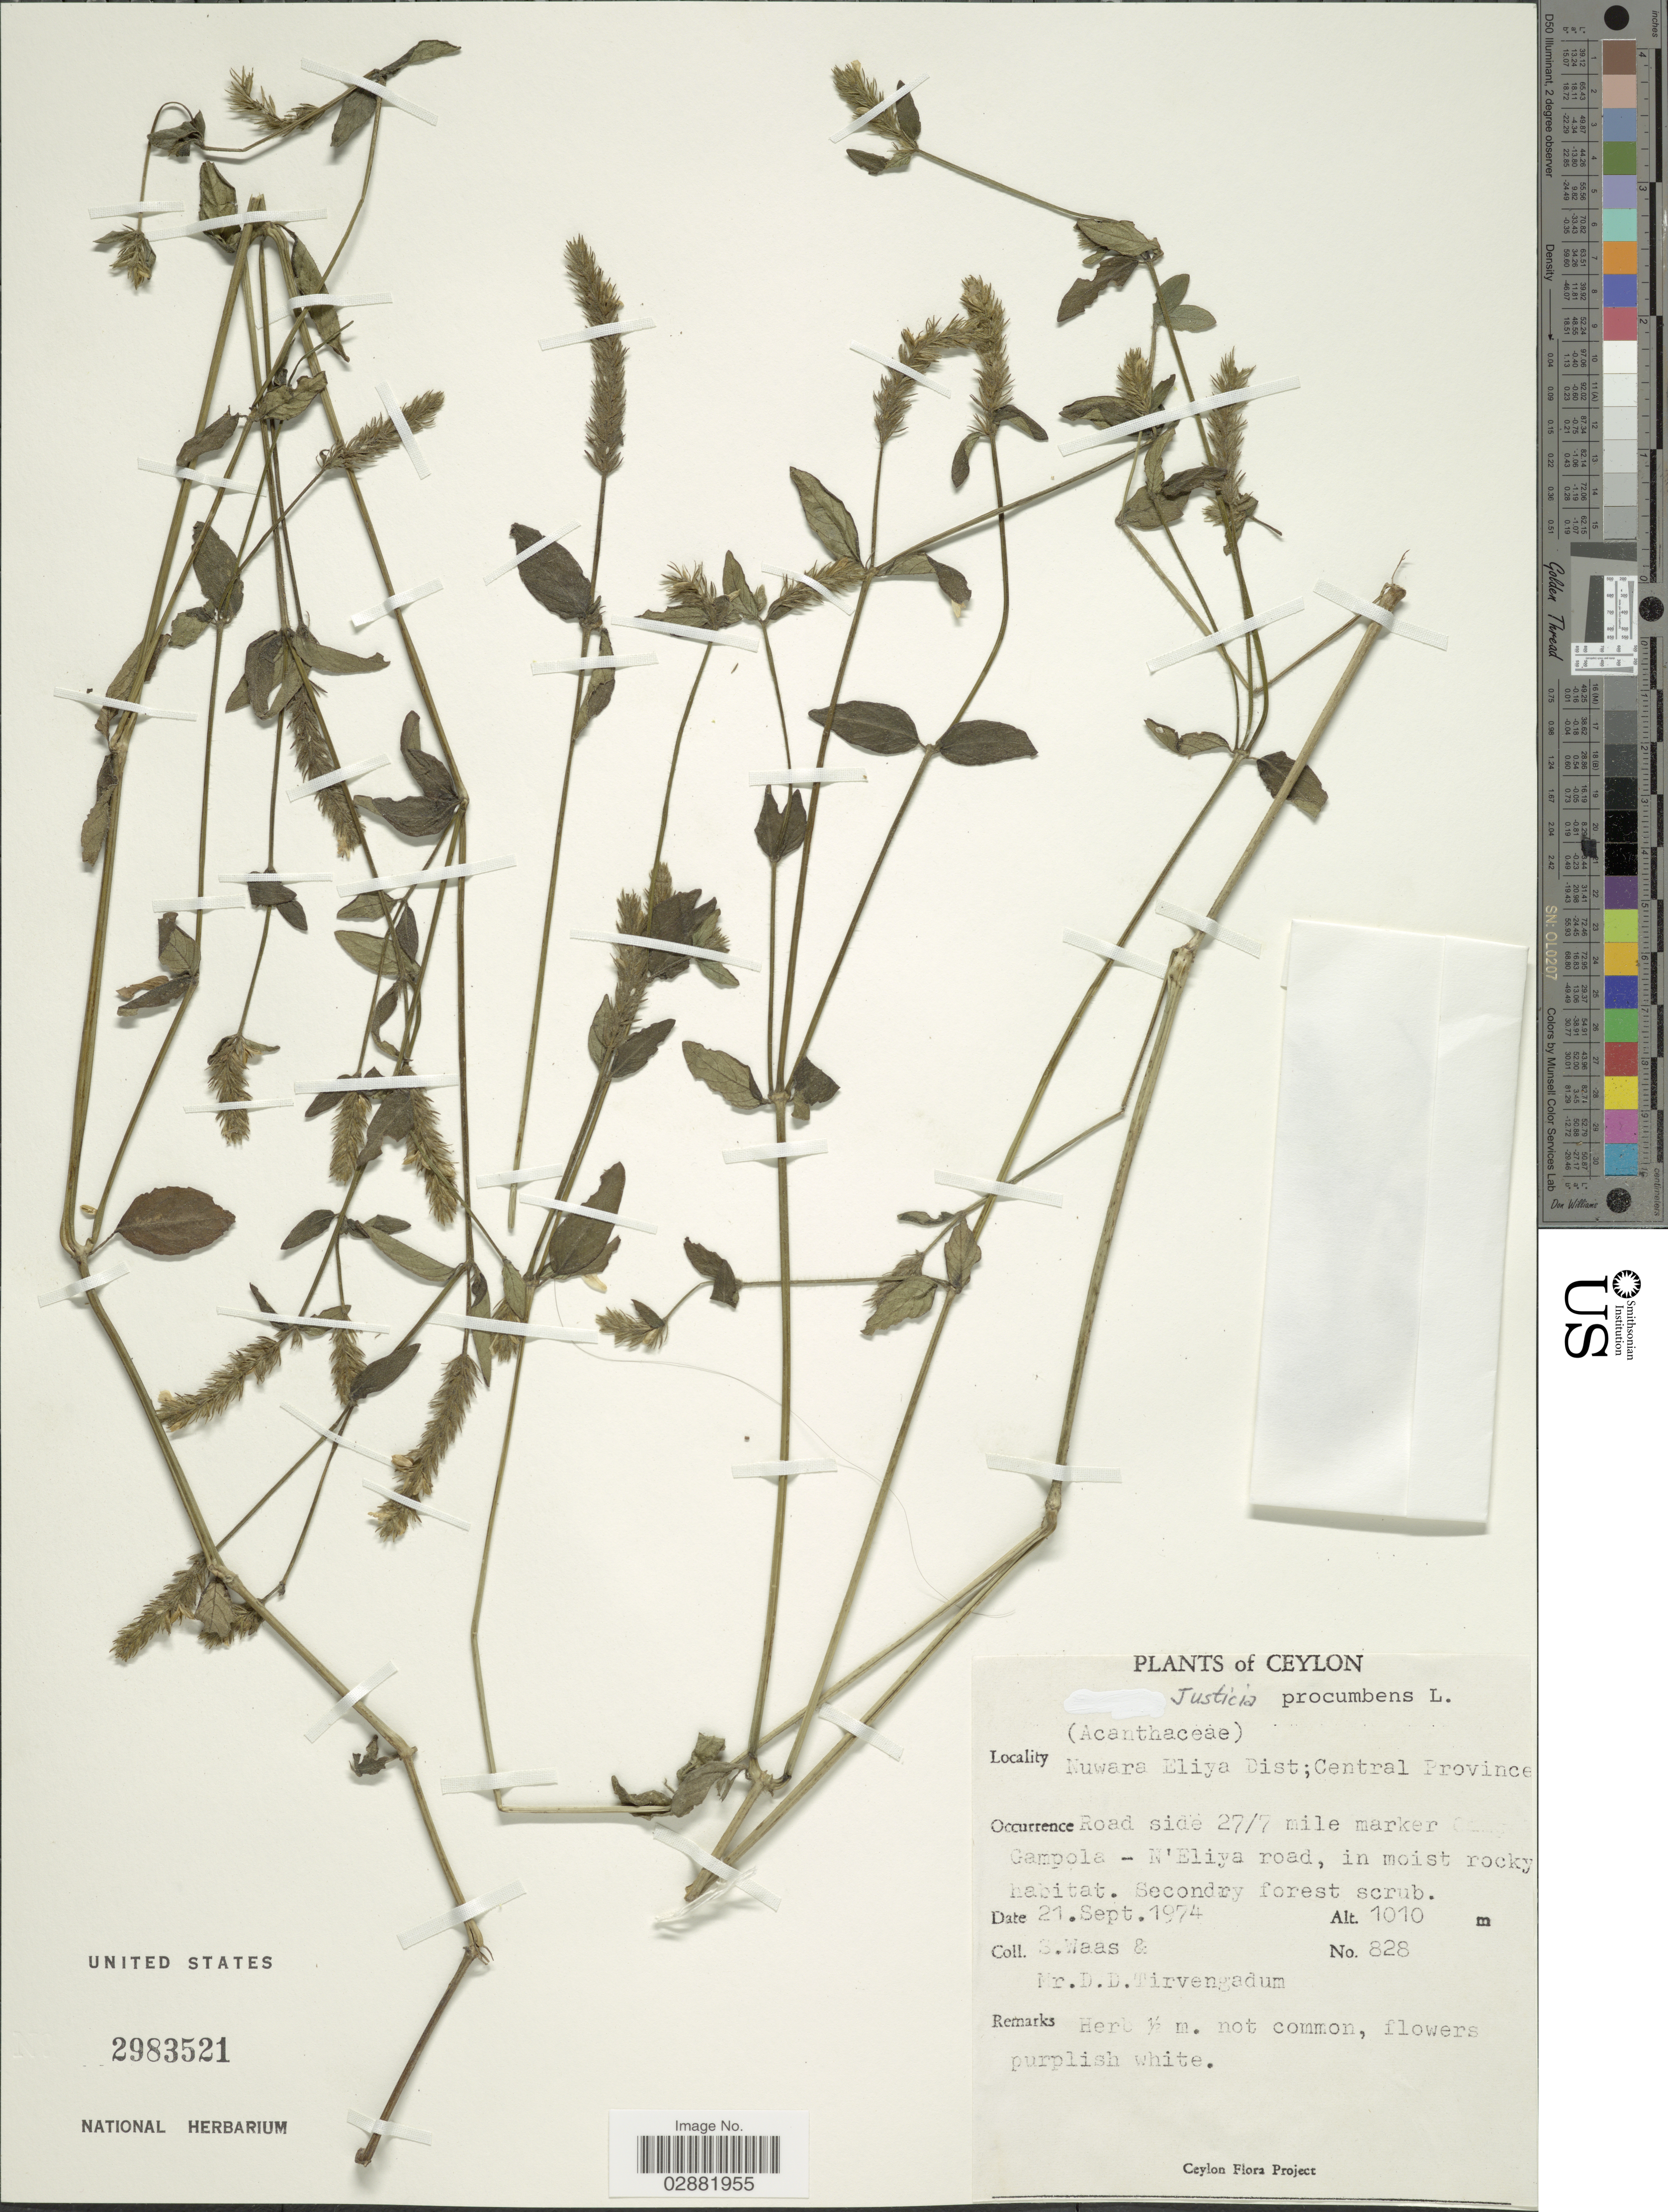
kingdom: Plantae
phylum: Tracheophyta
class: Magnoliopsida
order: Lamiales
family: Acanthaceae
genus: Justicia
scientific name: Justicia procumbens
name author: L.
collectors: S. Waas & D. Tirvengadum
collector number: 828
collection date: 1974-09-21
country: Sri Lanka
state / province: Central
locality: Ceylon, Nuwara Eliya Dist., Road side 27/7 mile marker Gampola-N'Eliya road.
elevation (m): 1010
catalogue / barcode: US 2983521